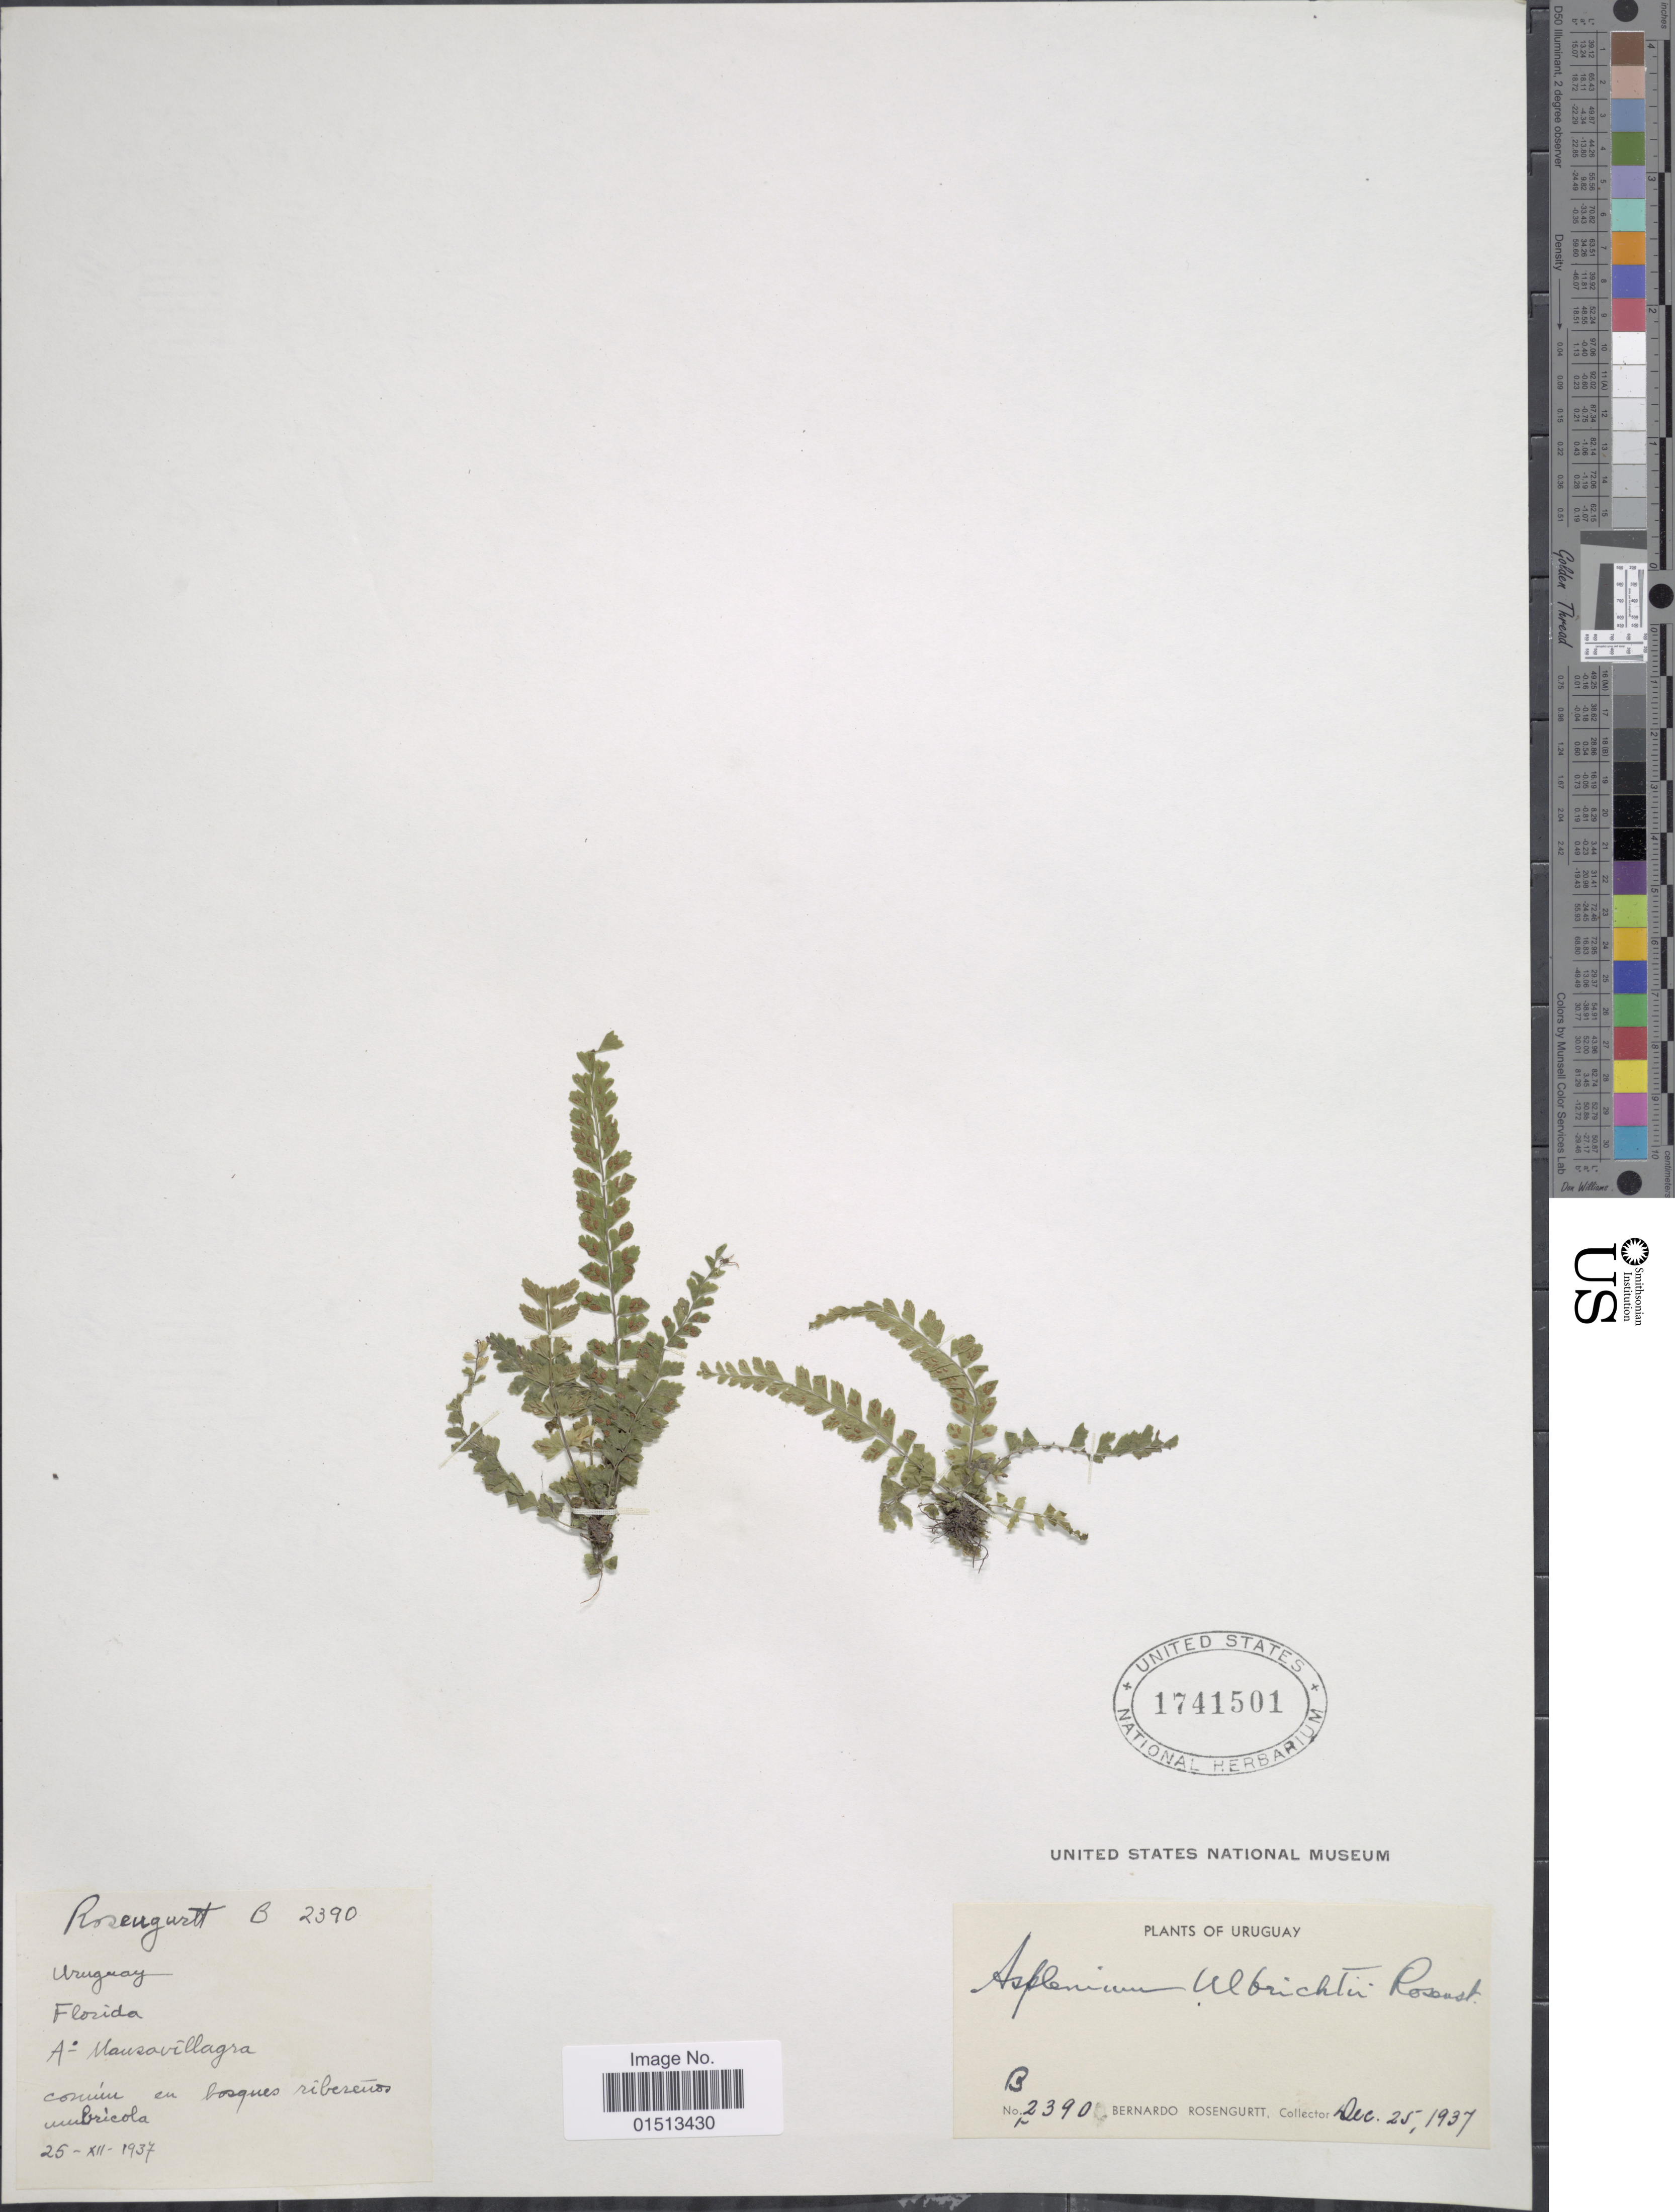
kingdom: Plantae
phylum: Tracheophyta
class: Polypodiopsida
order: Polypodiales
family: Aspleniaceae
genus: Asplenium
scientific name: Asplenium ulbrichtii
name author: Rosenst.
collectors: B. Rosengurtt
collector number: B12390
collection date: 1937-12-25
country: Uruguay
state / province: Florida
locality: Mansavillagra.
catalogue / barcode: US 1741501